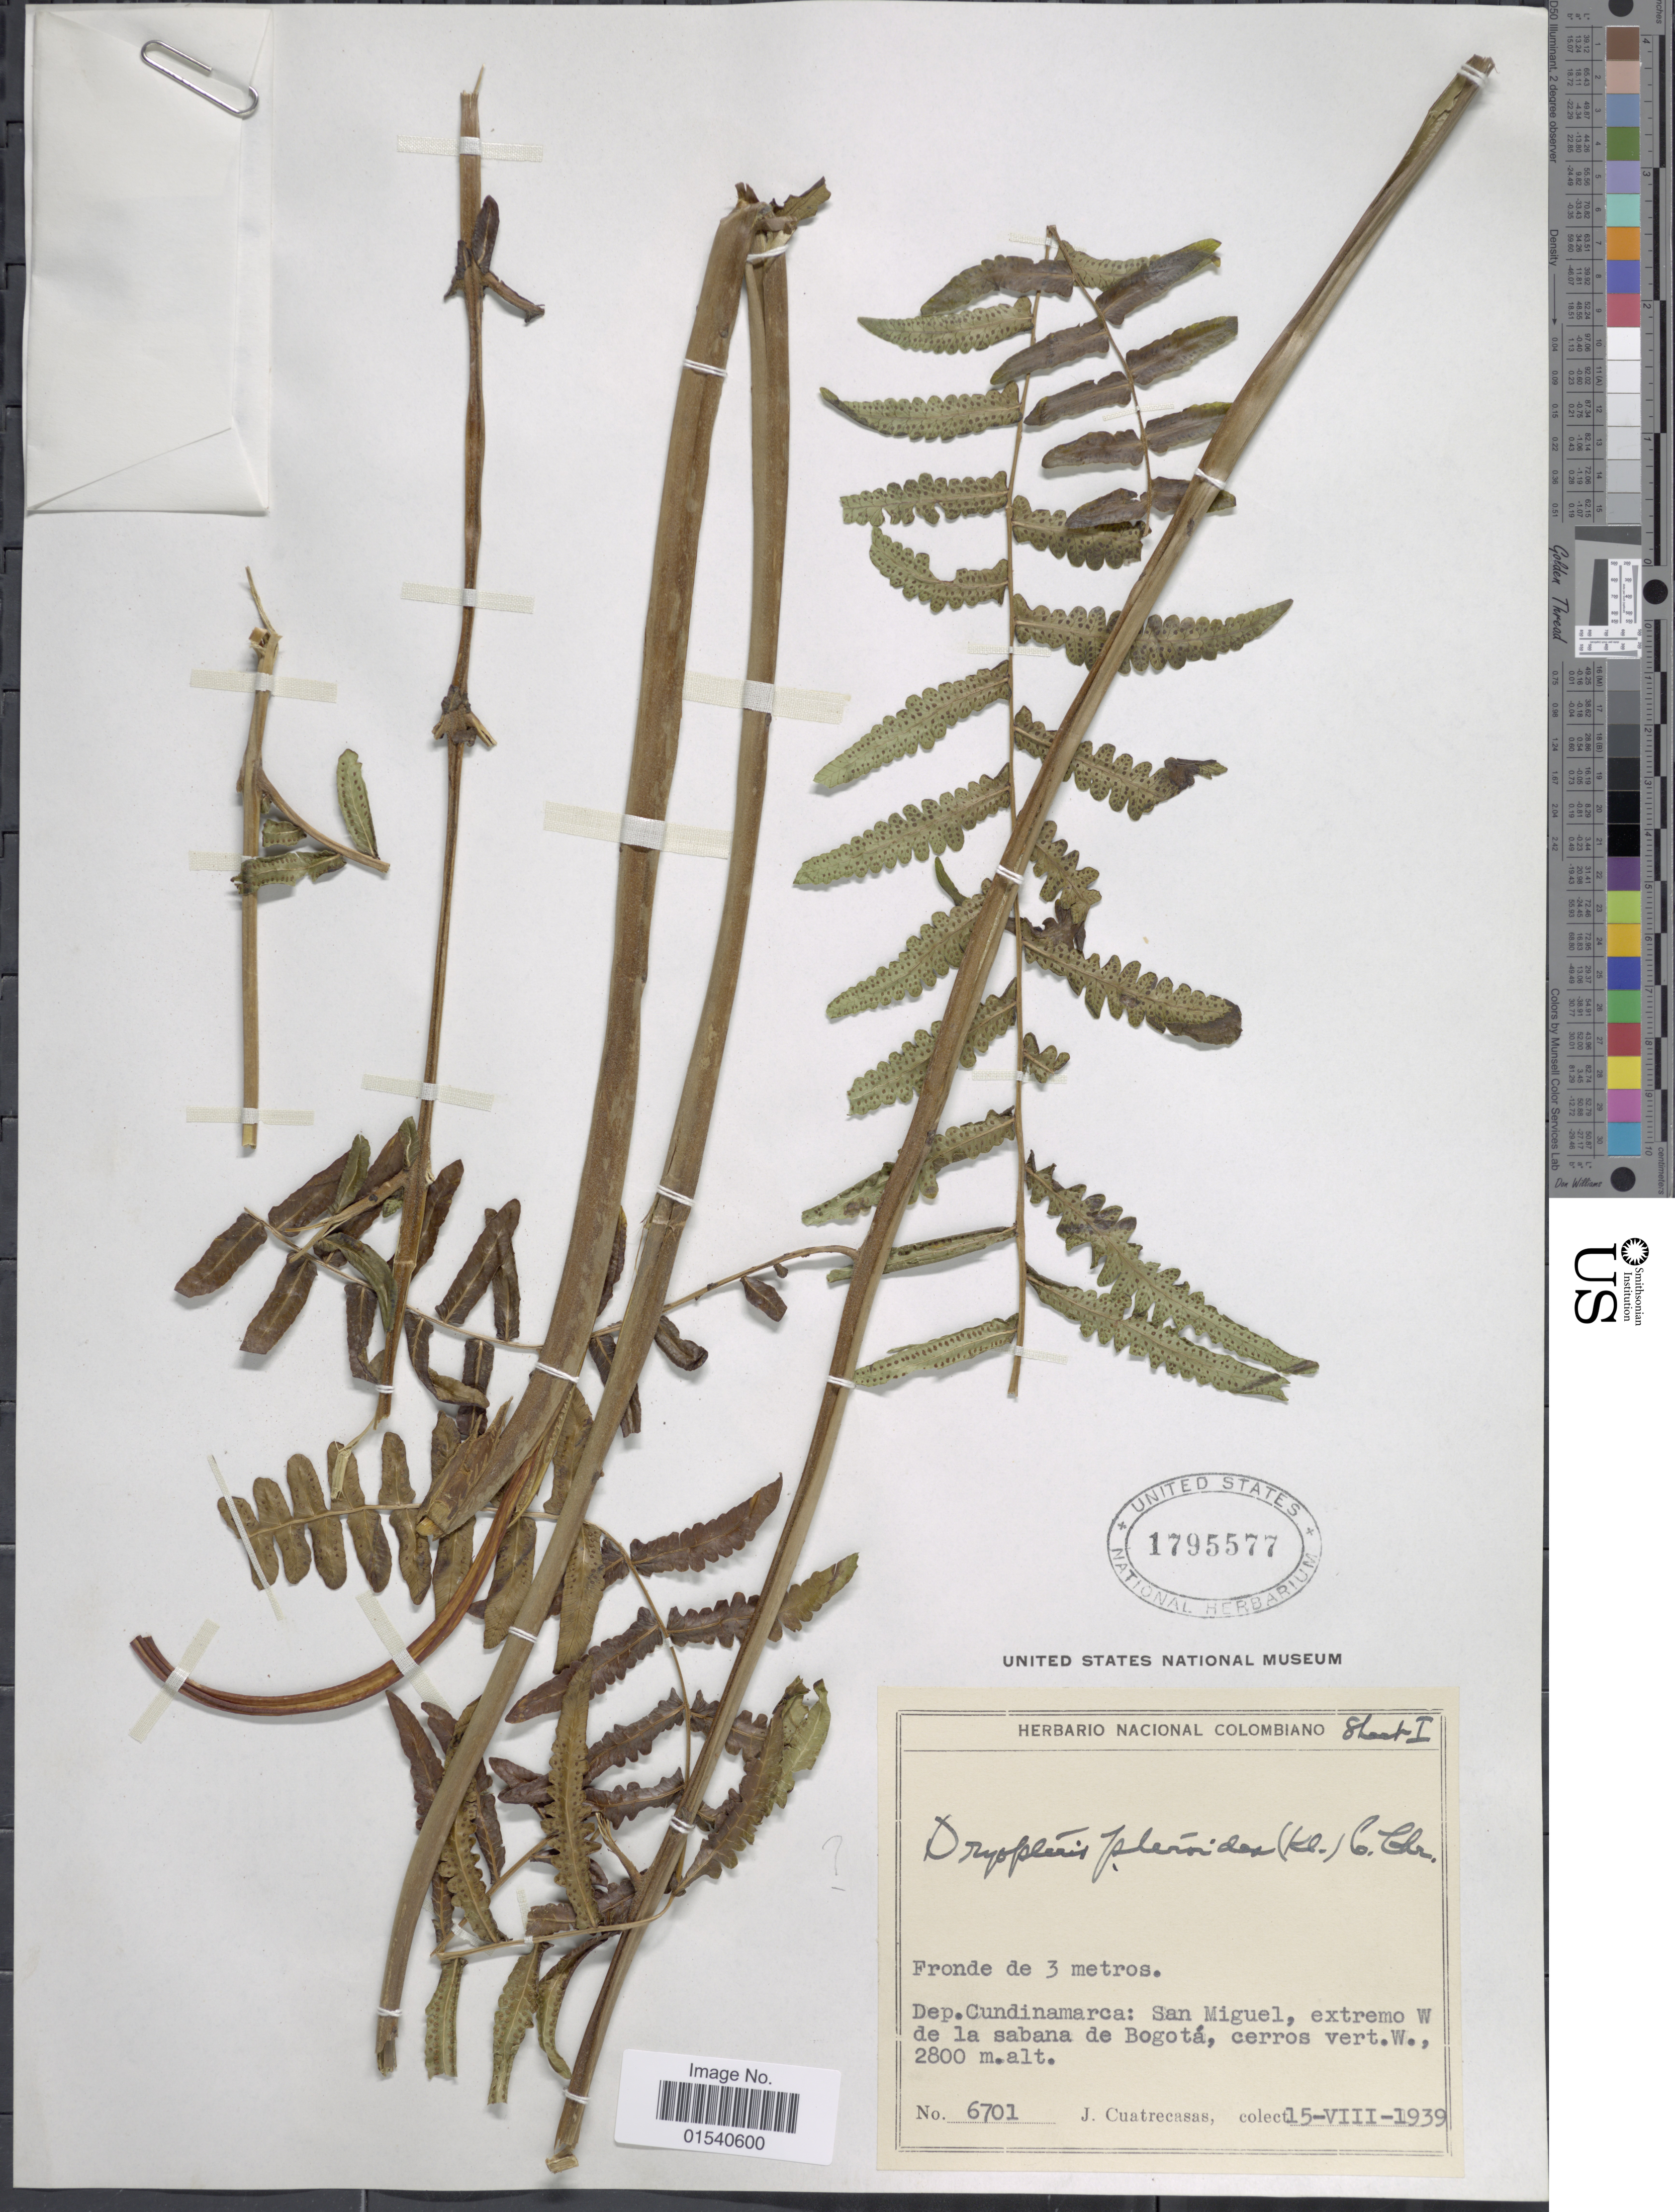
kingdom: Plantae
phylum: Tracheophyta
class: Polypodiopsida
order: Polypodiales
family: Thelypteridaceae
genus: Amauropelta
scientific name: Amauropelta pteroidea (Klotzsch) comb. nov., ined 2015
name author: (Klotzsch)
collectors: J. Cuatrecasas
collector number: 6701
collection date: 1939-08-15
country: Colombia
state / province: Cundinamarca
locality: Dep. Cundinamarca: San Miguel, extremo W de la saban de Bogotá, cerros vert. W.,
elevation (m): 2800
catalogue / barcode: US 1795577